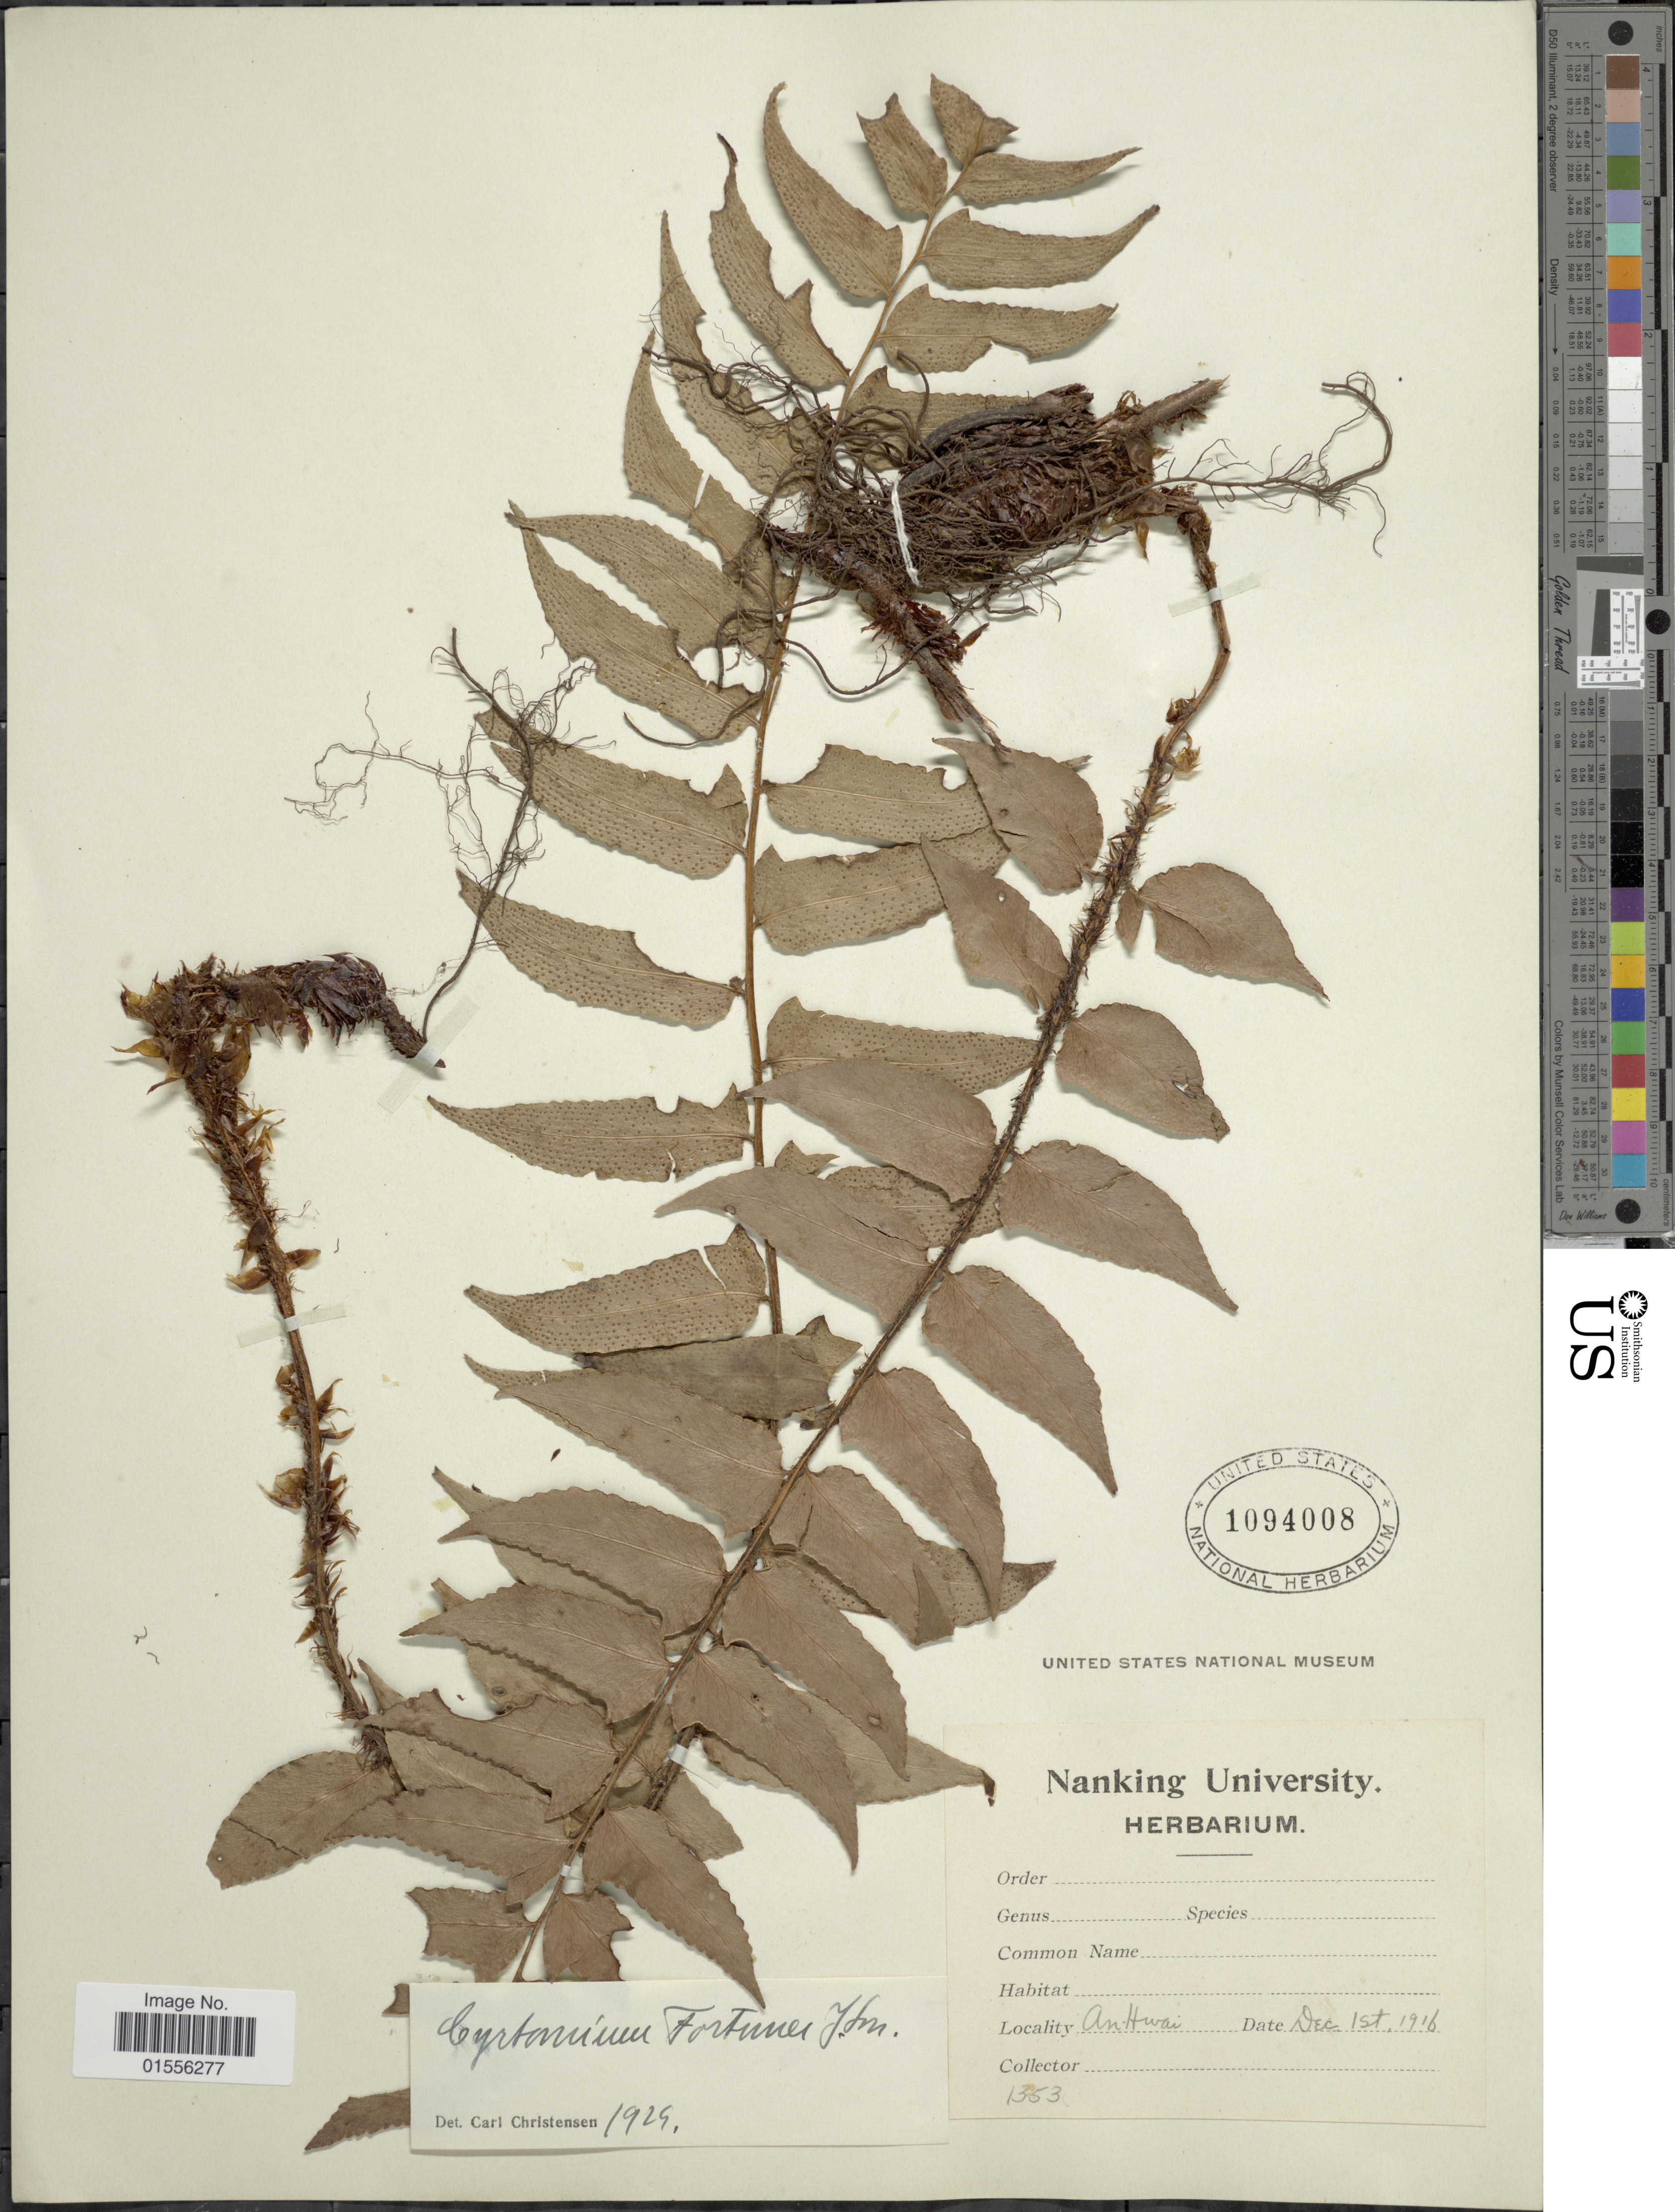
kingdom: Plantae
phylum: Tracheophyta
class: Polypodiopsida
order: Polypodiales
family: Dryopteridaceae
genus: Cyrtomium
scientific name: Cyrtomium fortunei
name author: J. Sm.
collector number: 1353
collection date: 1916-12-01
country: China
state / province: Anhui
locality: Anhwai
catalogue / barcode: US 1094008